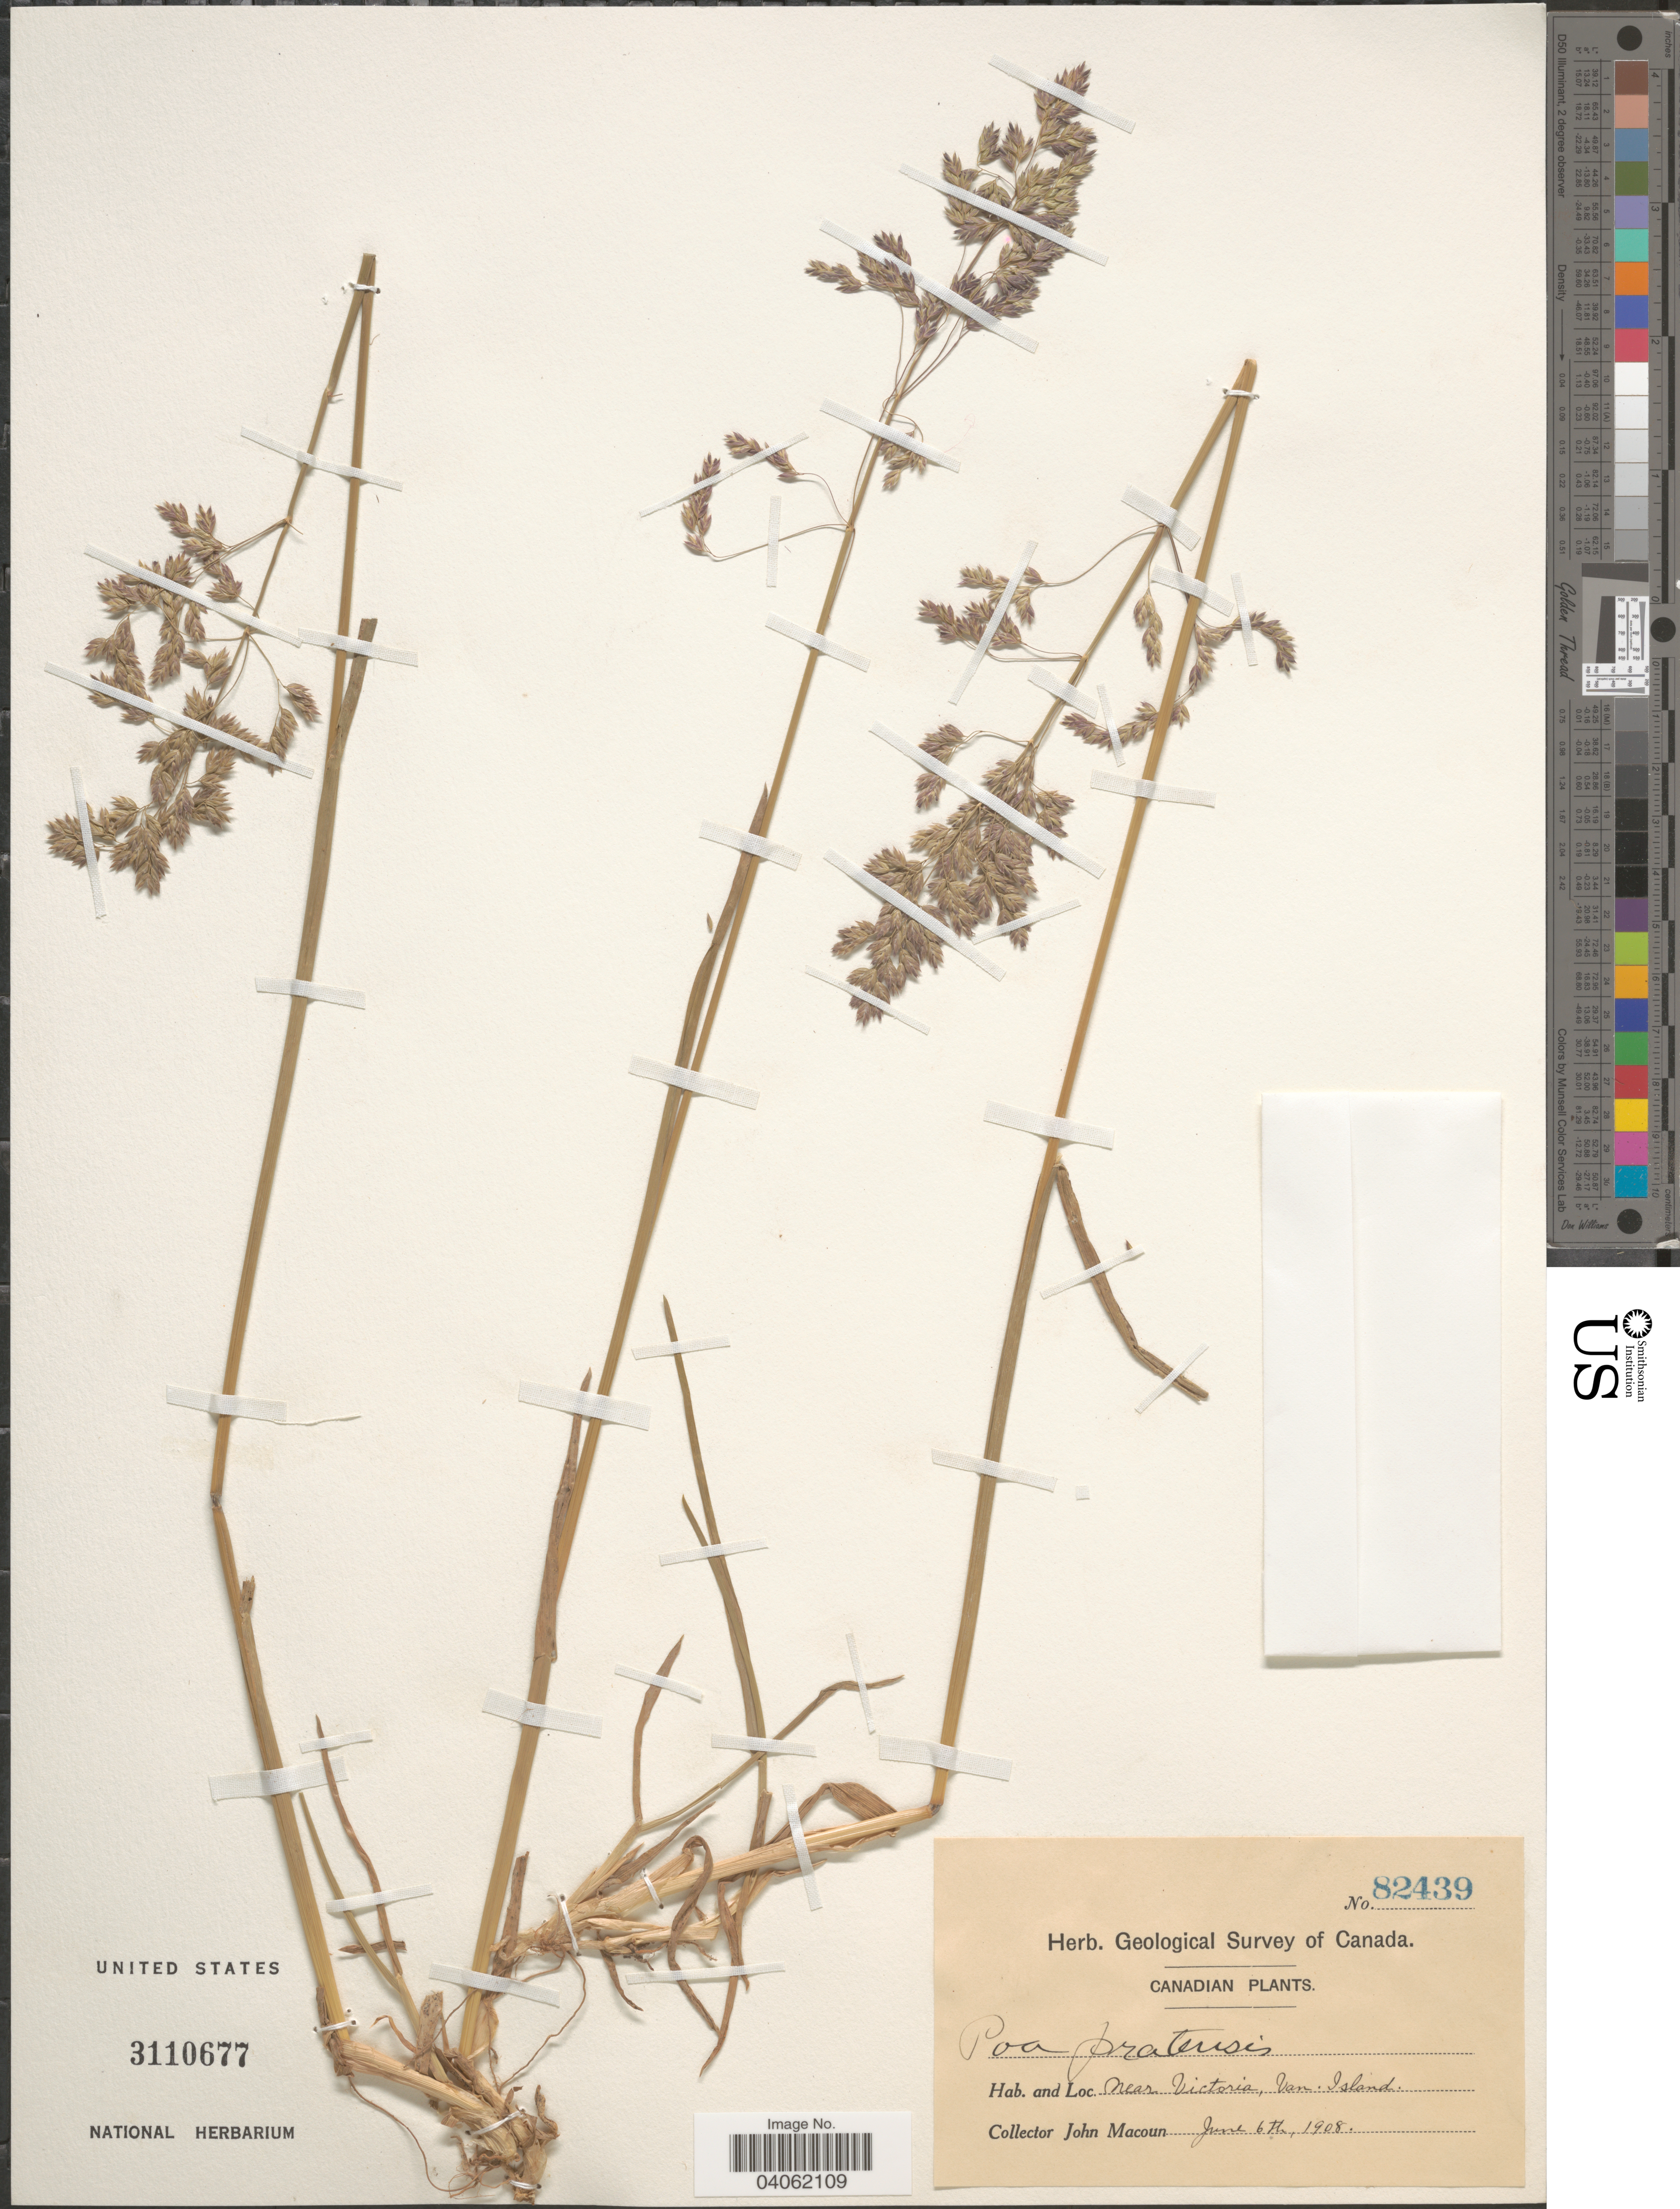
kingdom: Plantae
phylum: Tracheophyta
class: Liliopsida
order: Poales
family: Poaceae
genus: Poa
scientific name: Poa pratensis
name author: L.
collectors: J. Macoun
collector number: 82439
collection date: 1908-06-06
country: Canada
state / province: British Columbia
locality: Near Victoria, Van. Island.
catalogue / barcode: US 3110677